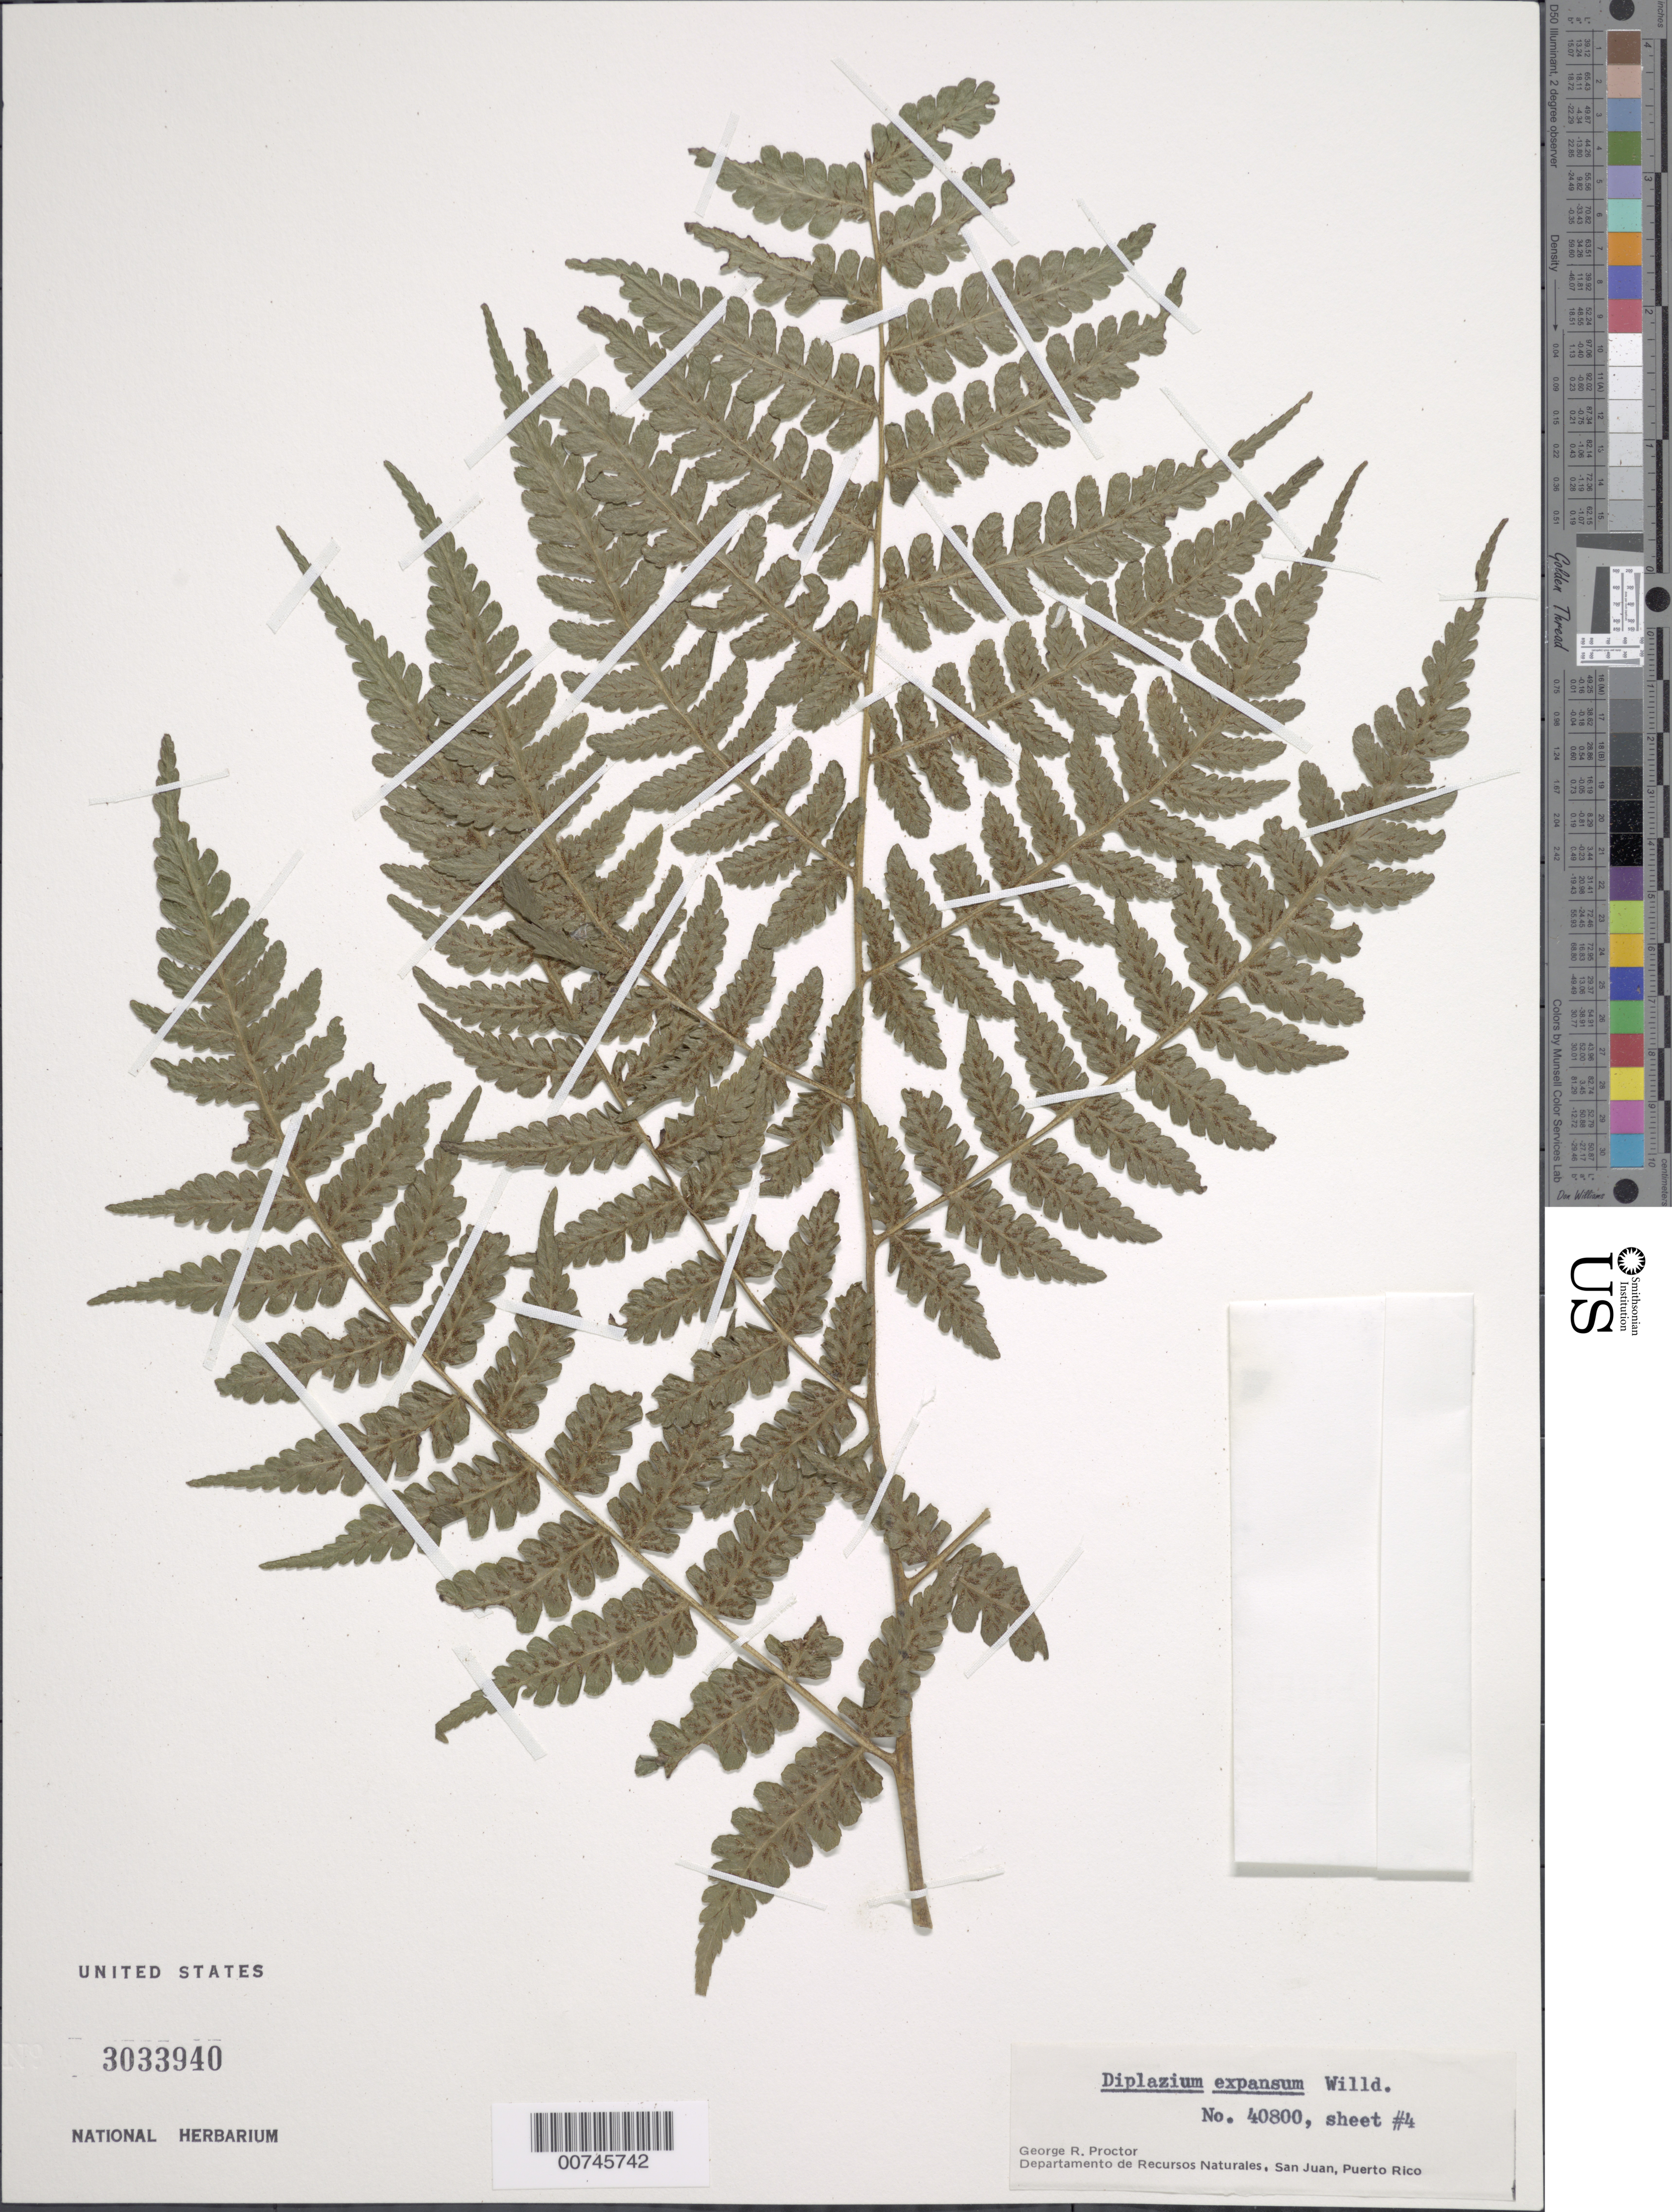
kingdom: Plantae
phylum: Tracheophyta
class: Polypodiopsida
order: Polypodiales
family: Athyriaceae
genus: Diplazium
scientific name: Diplazium expansum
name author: Willd.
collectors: G. R. Proctor & B. Pinto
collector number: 40800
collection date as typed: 25 Sep 1984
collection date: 1984-09-25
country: Puerto Rico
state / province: Jayuya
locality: Cordillera Central: Barrio Coabey SW slopes of Los Tres Picachos, Municipio de Jayuya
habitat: On moist shaded bank near a stream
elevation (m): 700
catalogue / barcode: US 3033940